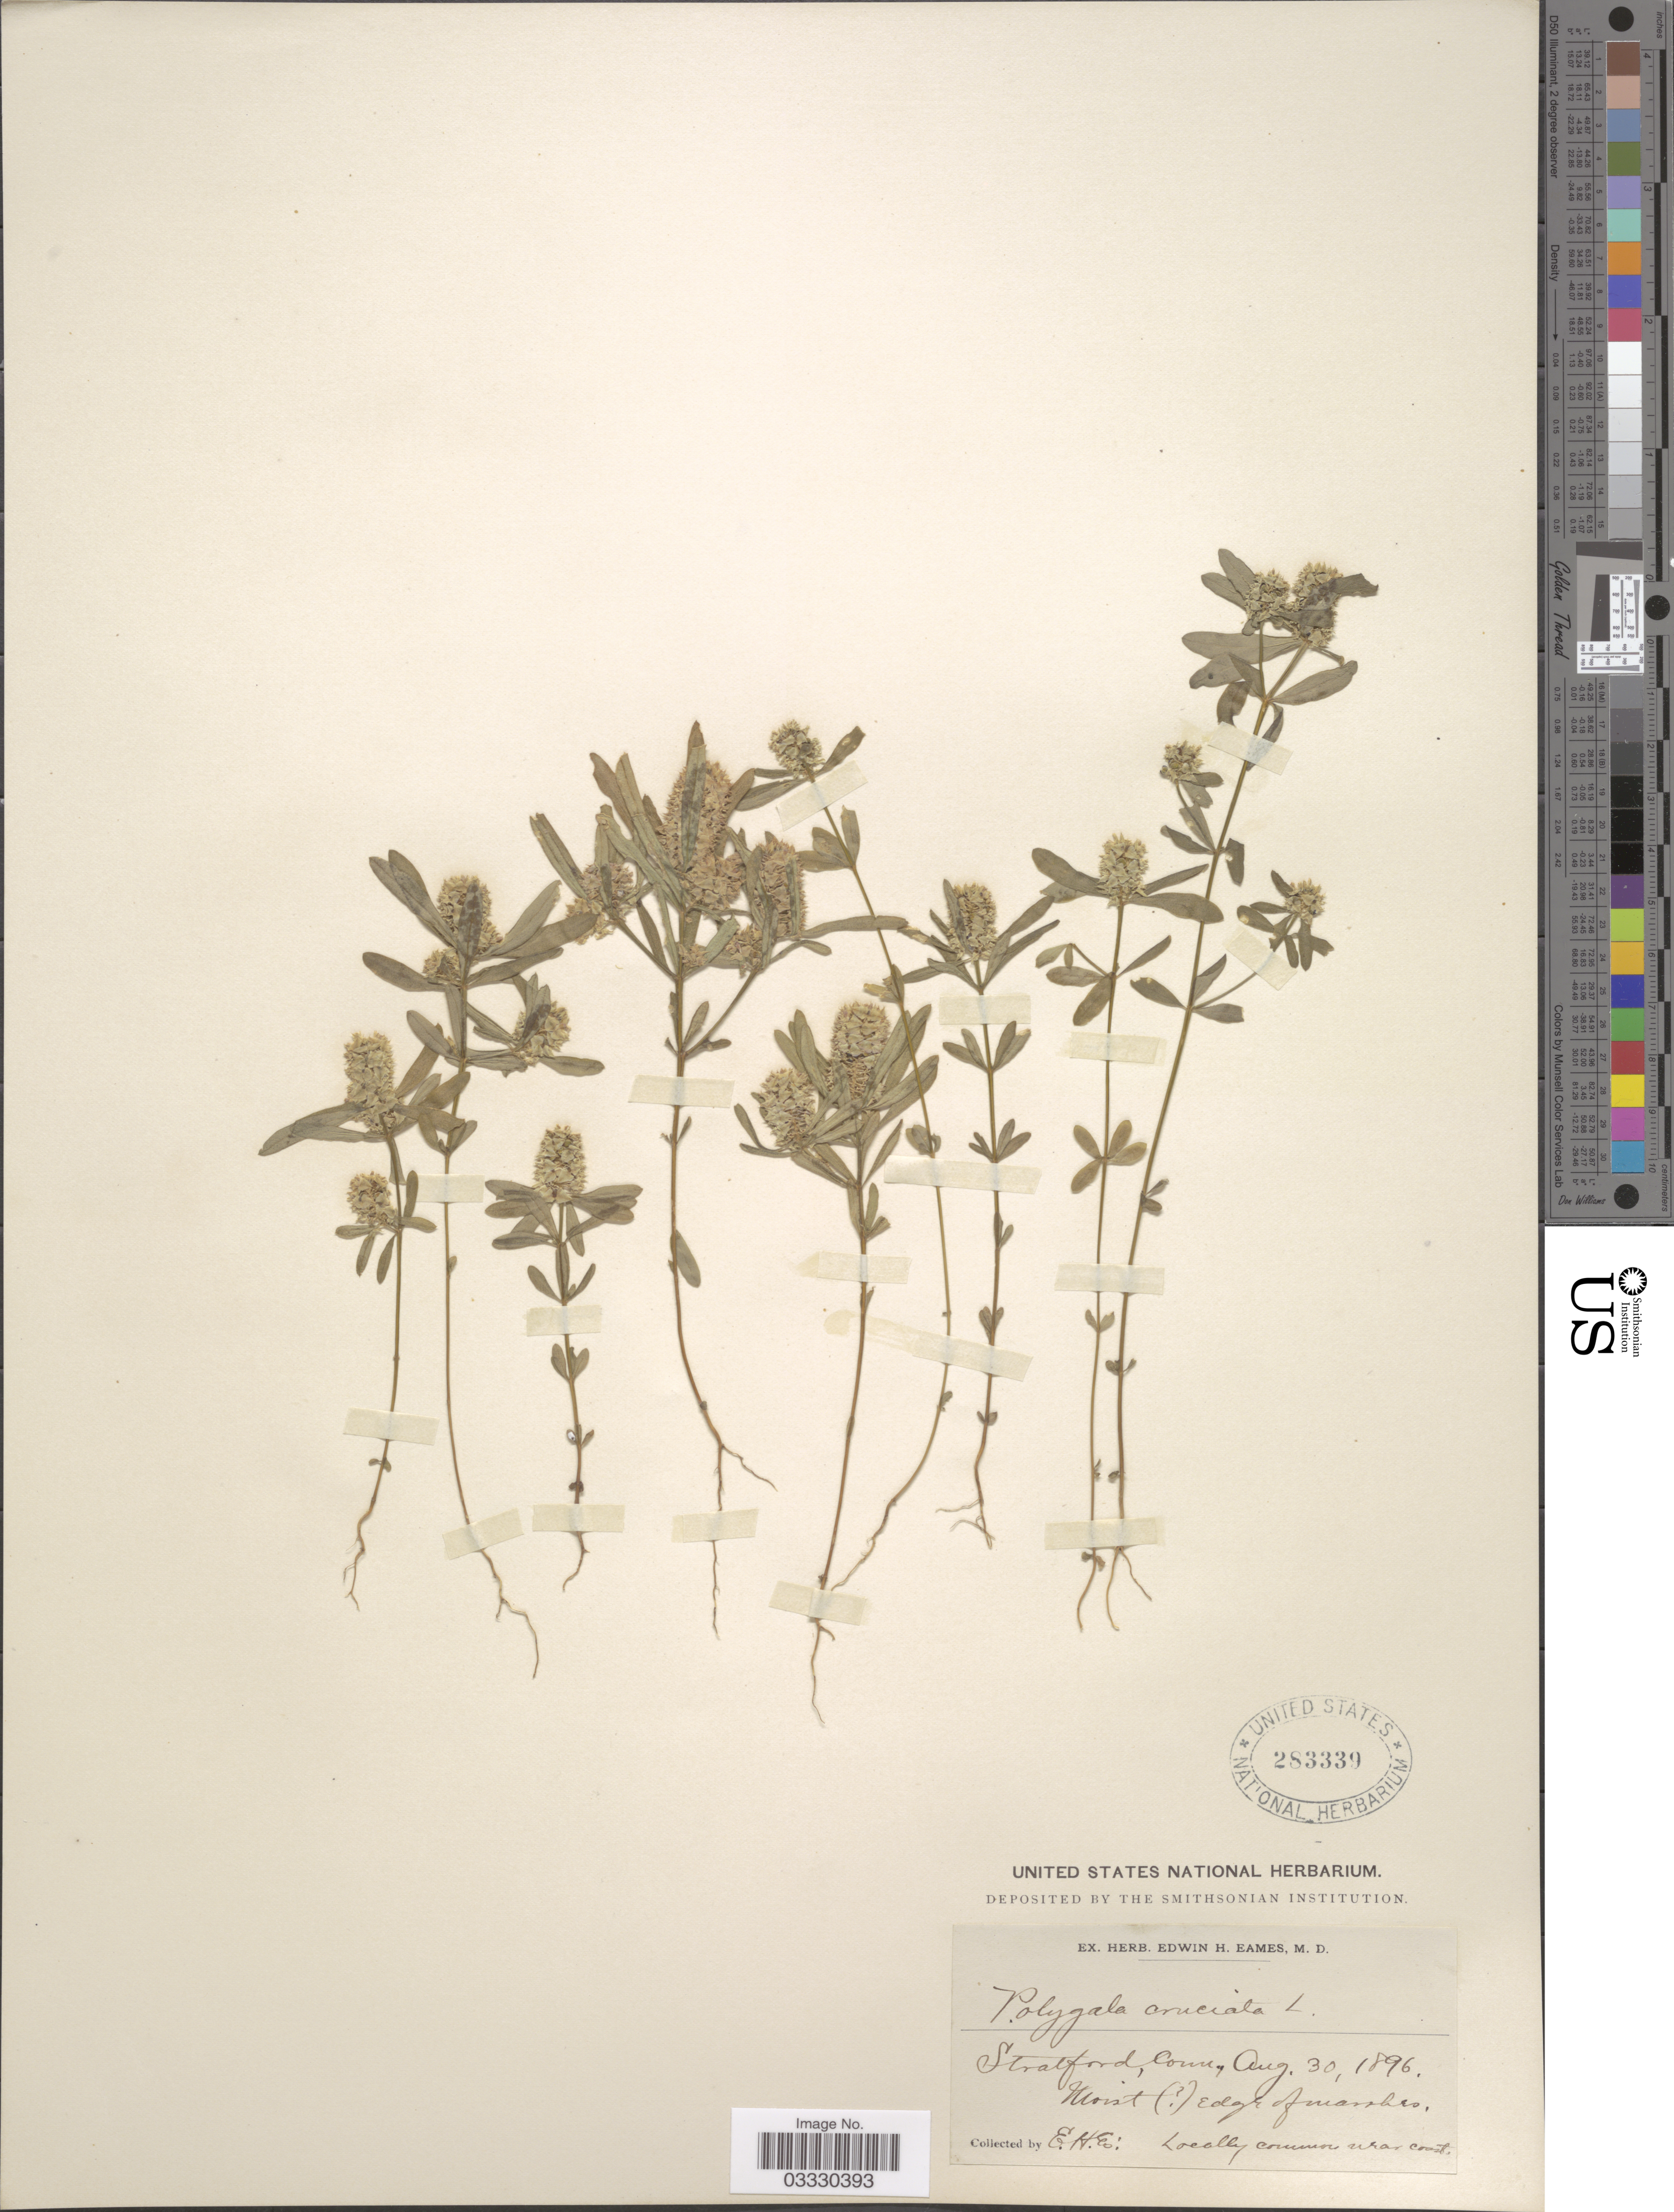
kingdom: Plantae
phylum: Tracheophyta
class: Magnoliopsida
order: Fabales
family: Polygalaceae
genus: Polygala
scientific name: Polygala cruciata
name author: L.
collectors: E. H. Eames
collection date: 1896-08-30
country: United States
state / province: Connecticut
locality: Stratford.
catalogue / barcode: US 283339